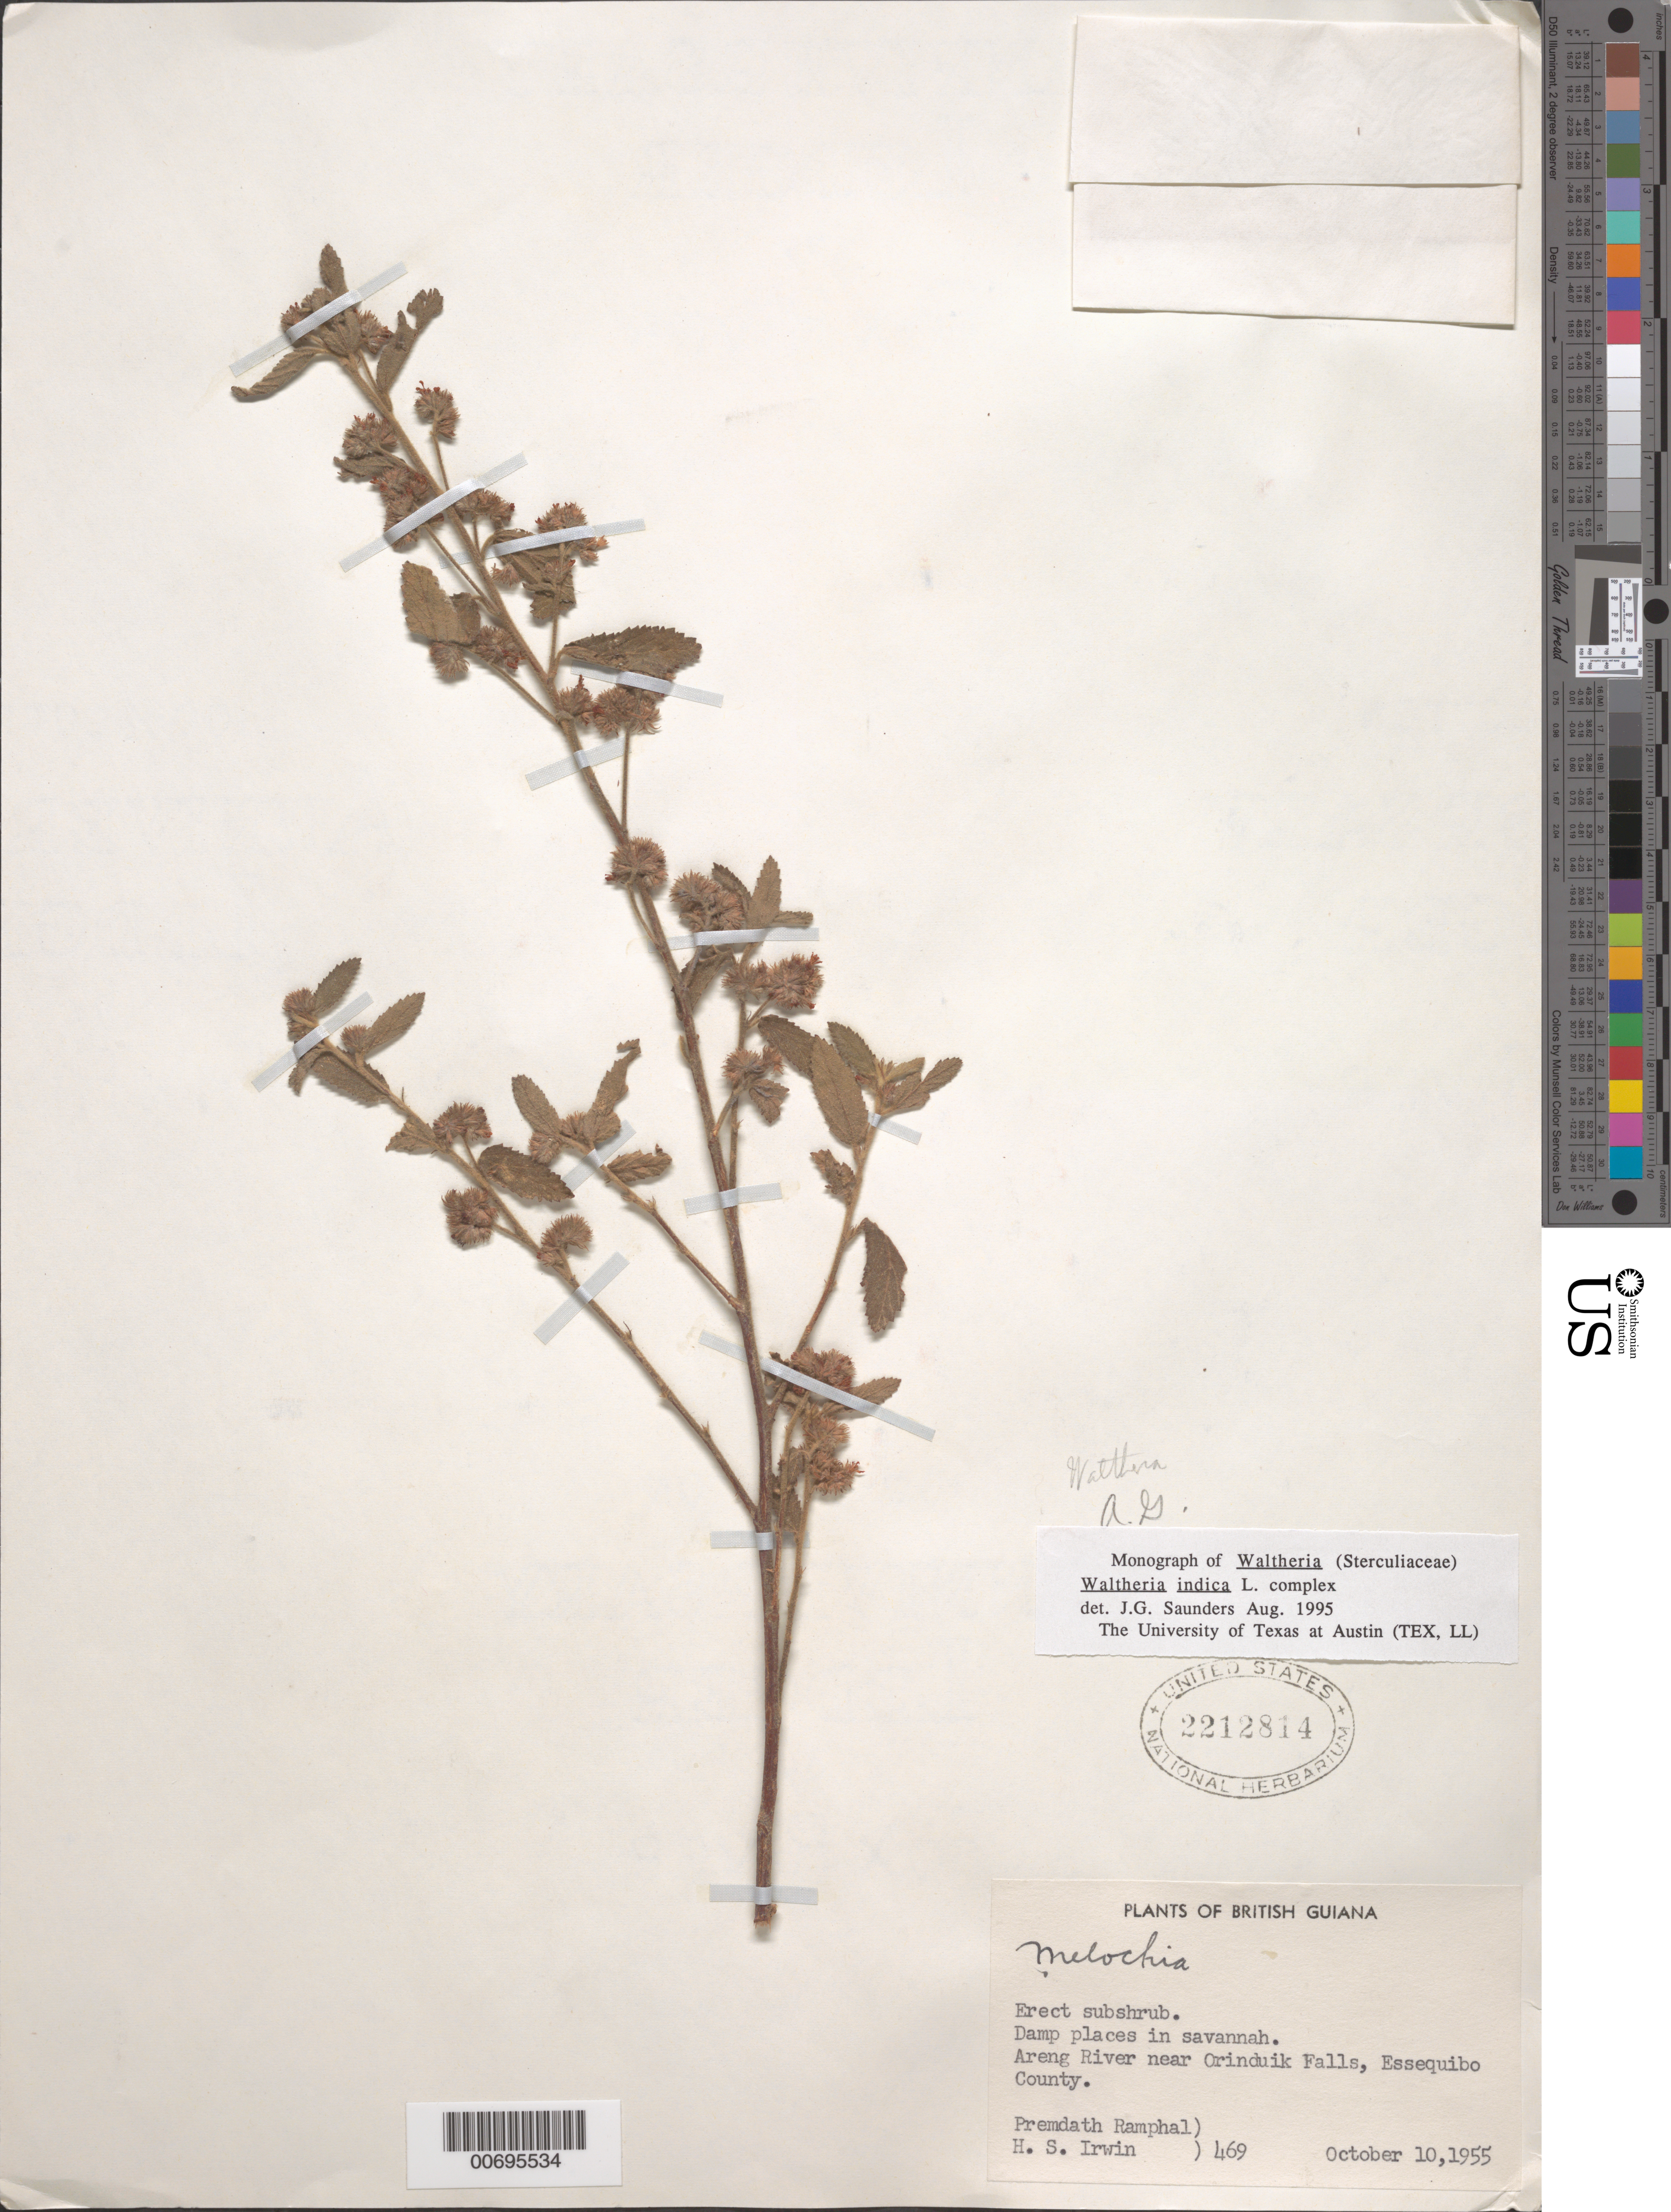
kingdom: Plantae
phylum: Tracheophyta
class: Magnoliopsida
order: Malvales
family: Malvaceae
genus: Waltheria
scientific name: Waltheria indica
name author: L.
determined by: Saunders, J.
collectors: H. Irwin & P. Ramphal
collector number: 469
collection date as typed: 10-Oct-55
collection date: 1955-10-10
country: Guyana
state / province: Potaro-Siparuni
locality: Ireng R., Orinduik Falls, Essequibo County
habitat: Damp places in savanna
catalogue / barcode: US 2212814